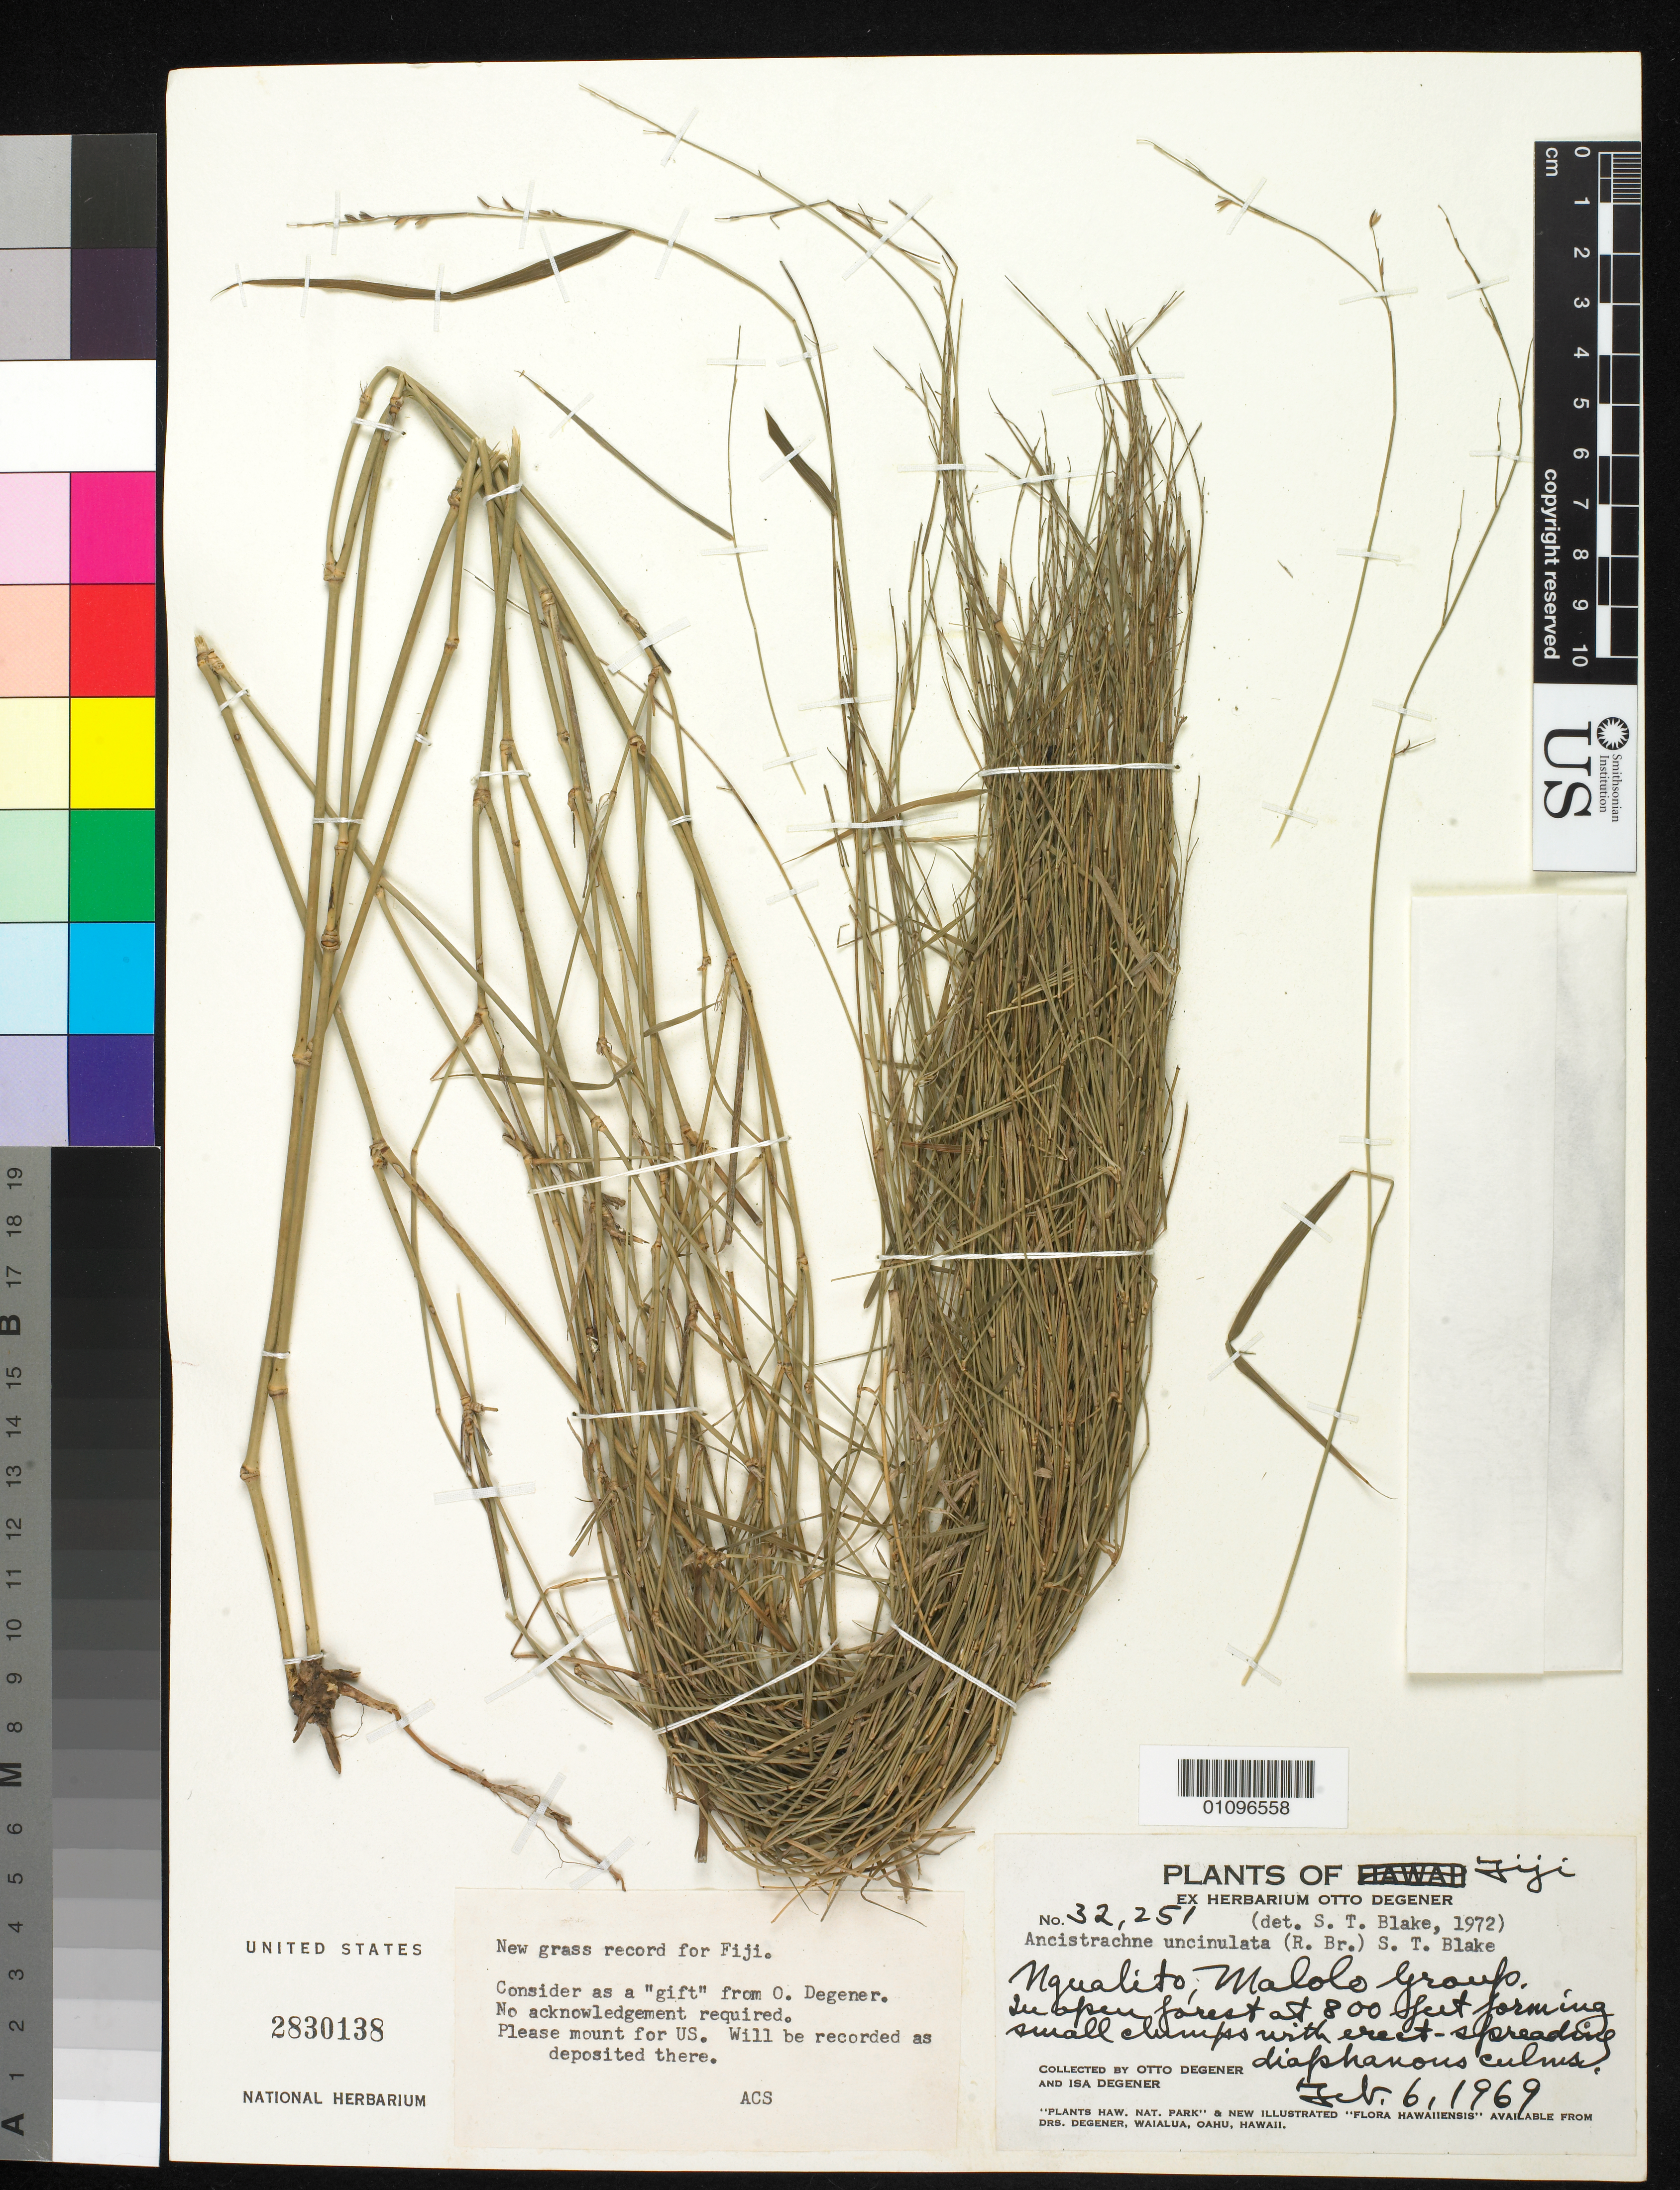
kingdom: Plantae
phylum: Tracheophyta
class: Liliopsida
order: Poales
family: Poaceae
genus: Ancistrachne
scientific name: Ancistrachne uncinulata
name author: (R. Br.) S.T. Blake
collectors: O. Degener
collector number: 32251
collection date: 1969-02-06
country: Fiji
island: Qalito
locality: Nggualito, Malolo group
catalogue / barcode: US 2830138